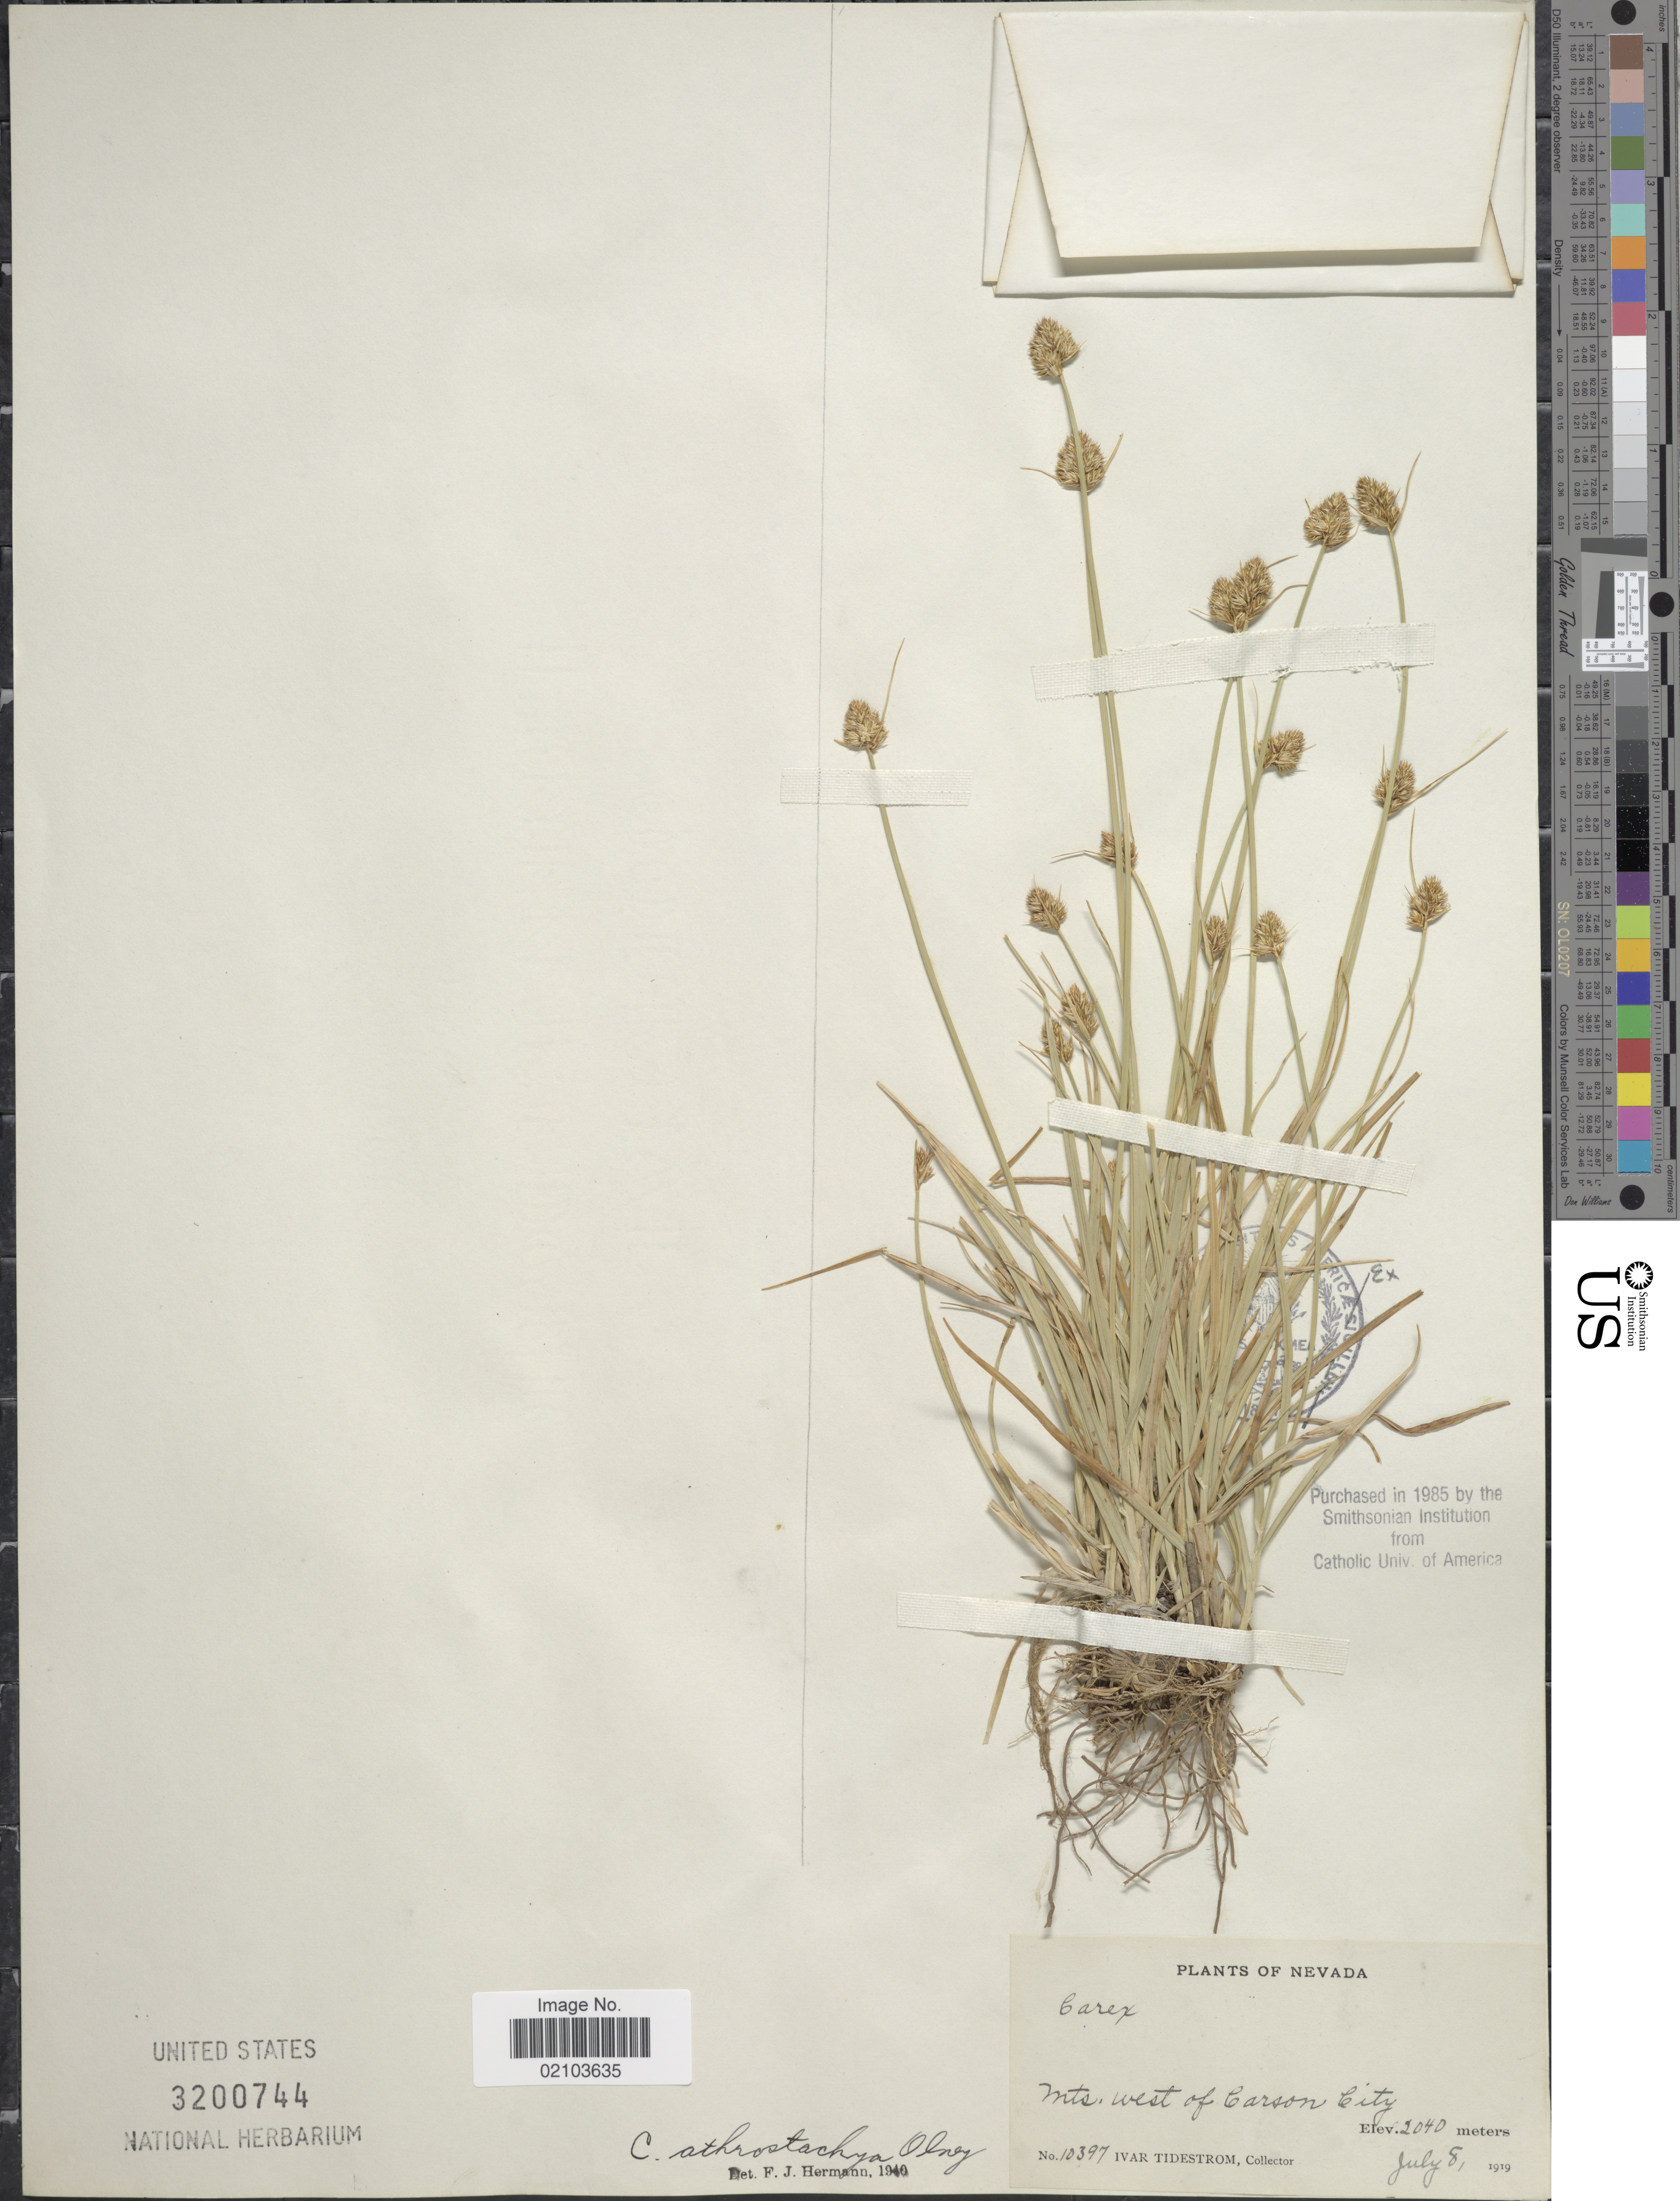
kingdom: Plantae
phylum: Tracheophyta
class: Liliopsida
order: Poales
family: Cyperaceae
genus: Carex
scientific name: Carex athrostachya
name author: Olney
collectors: I. F. Tidestrom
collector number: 10397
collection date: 1919-07-08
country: United States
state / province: Nevada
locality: Mts. west of Carson City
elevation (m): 2040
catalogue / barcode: US 3200744